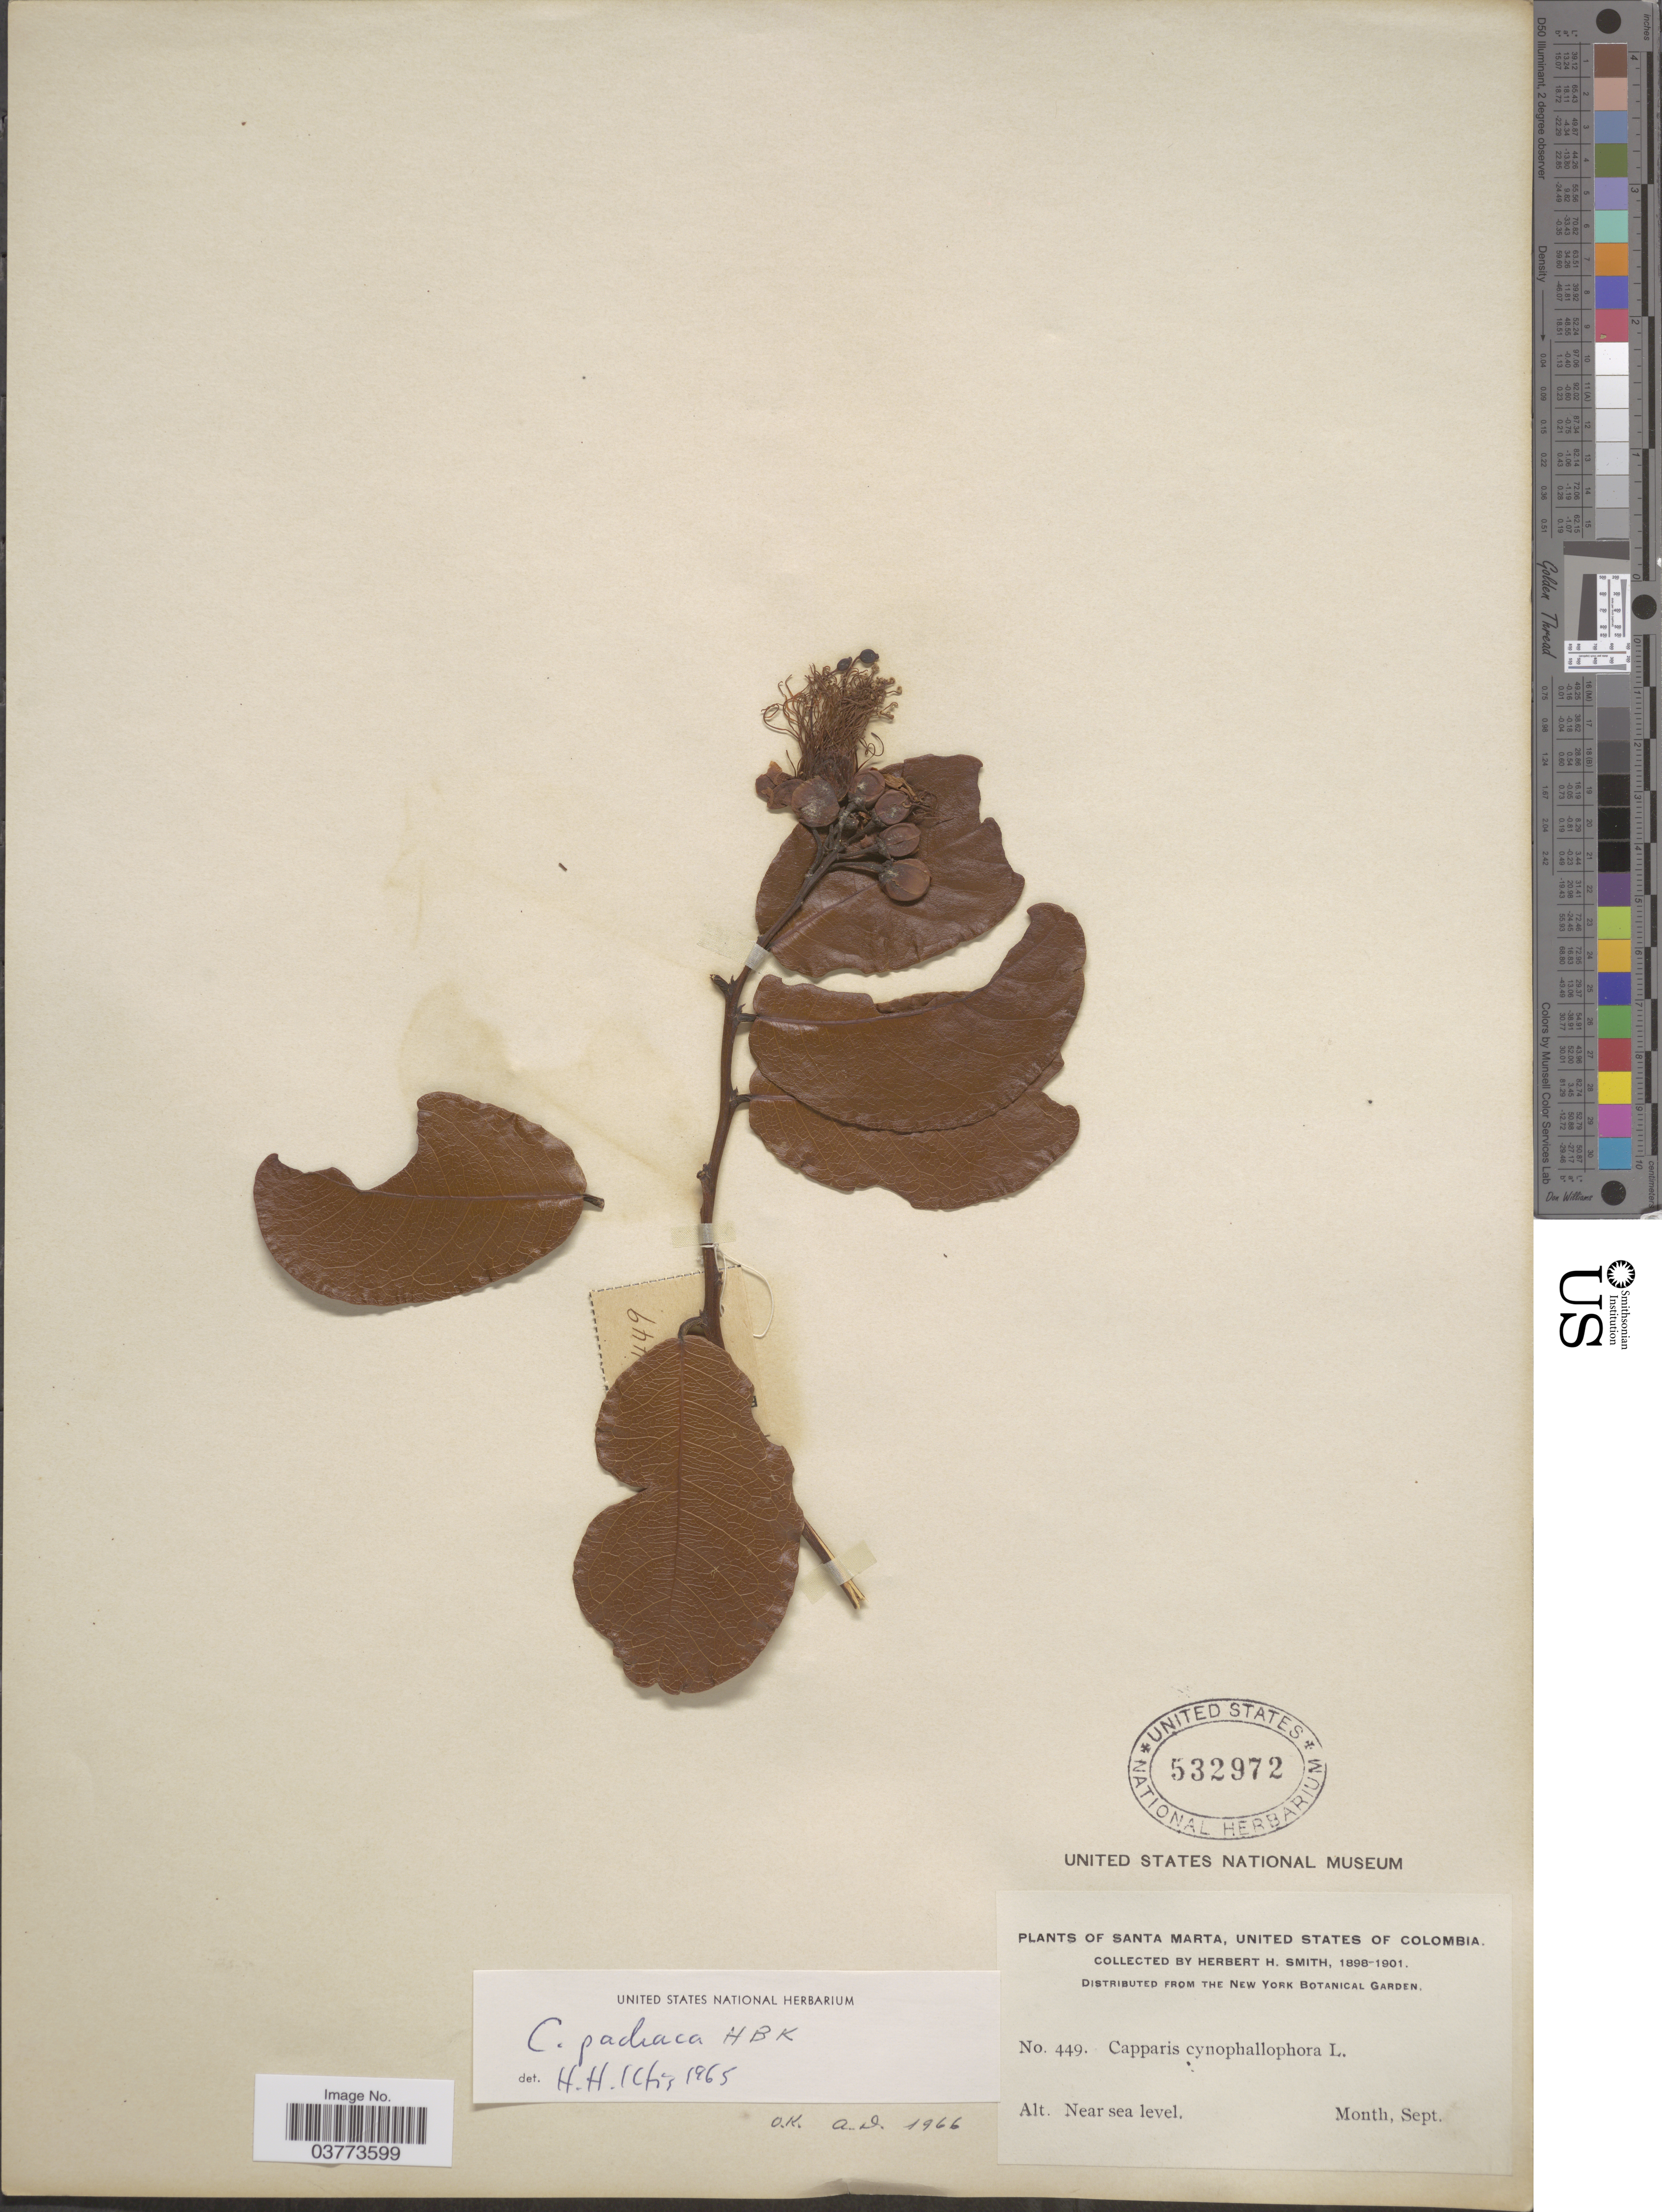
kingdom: Plantae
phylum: Tracheophyta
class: Magnoliopsida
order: Brassicales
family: Capparaceae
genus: Neocapparis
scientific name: Neocapparis pachaca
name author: (Kunth) Cornejo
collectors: Herbert H. Smith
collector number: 449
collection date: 1898-09/1901-09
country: Colombia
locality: Santa Marta. United States of Colombia.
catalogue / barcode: US 532972